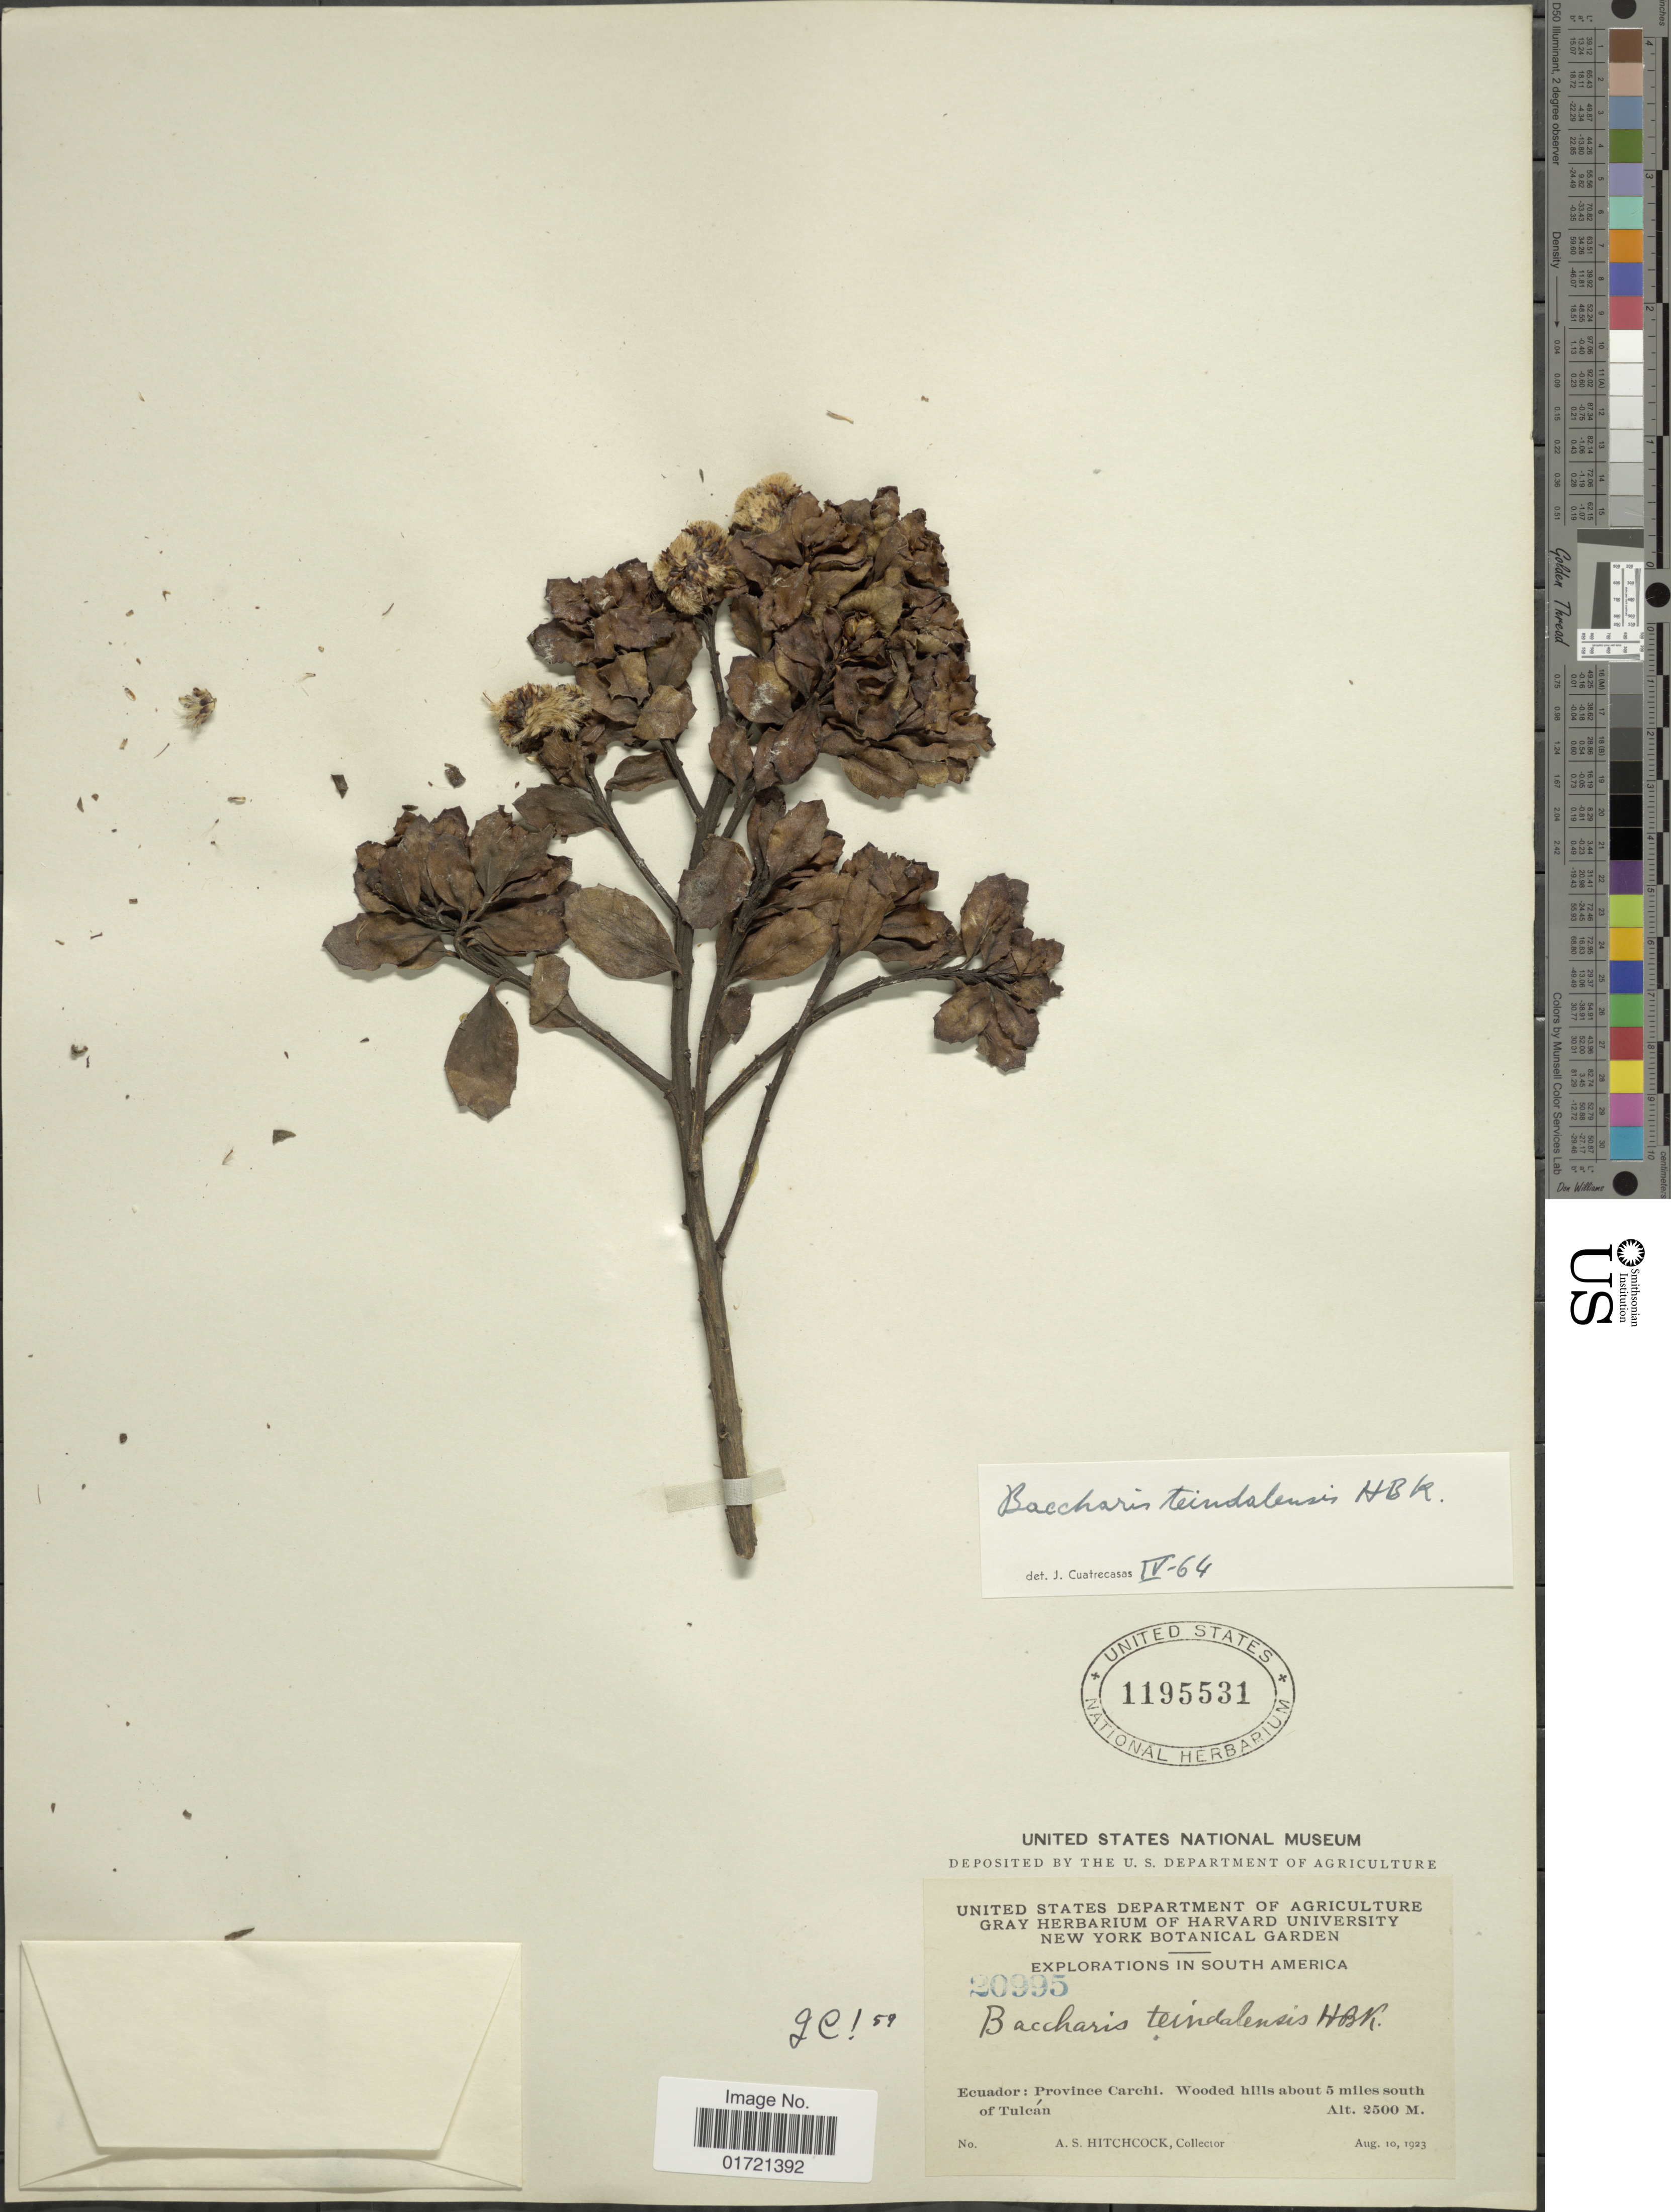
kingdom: Plantae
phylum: Tracheophyta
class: Magnoliopsida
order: Asterales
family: Asteraceae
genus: Baccharis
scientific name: Baccharis teindalensis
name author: Kunth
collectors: A. S. Hitchcock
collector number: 20995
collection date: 1923-08-10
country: Ecuador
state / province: Carchi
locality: Ecuador: Province Carchi. Wooded hills about 5 miles south of Tulcán.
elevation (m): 2500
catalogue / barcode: US 1195531